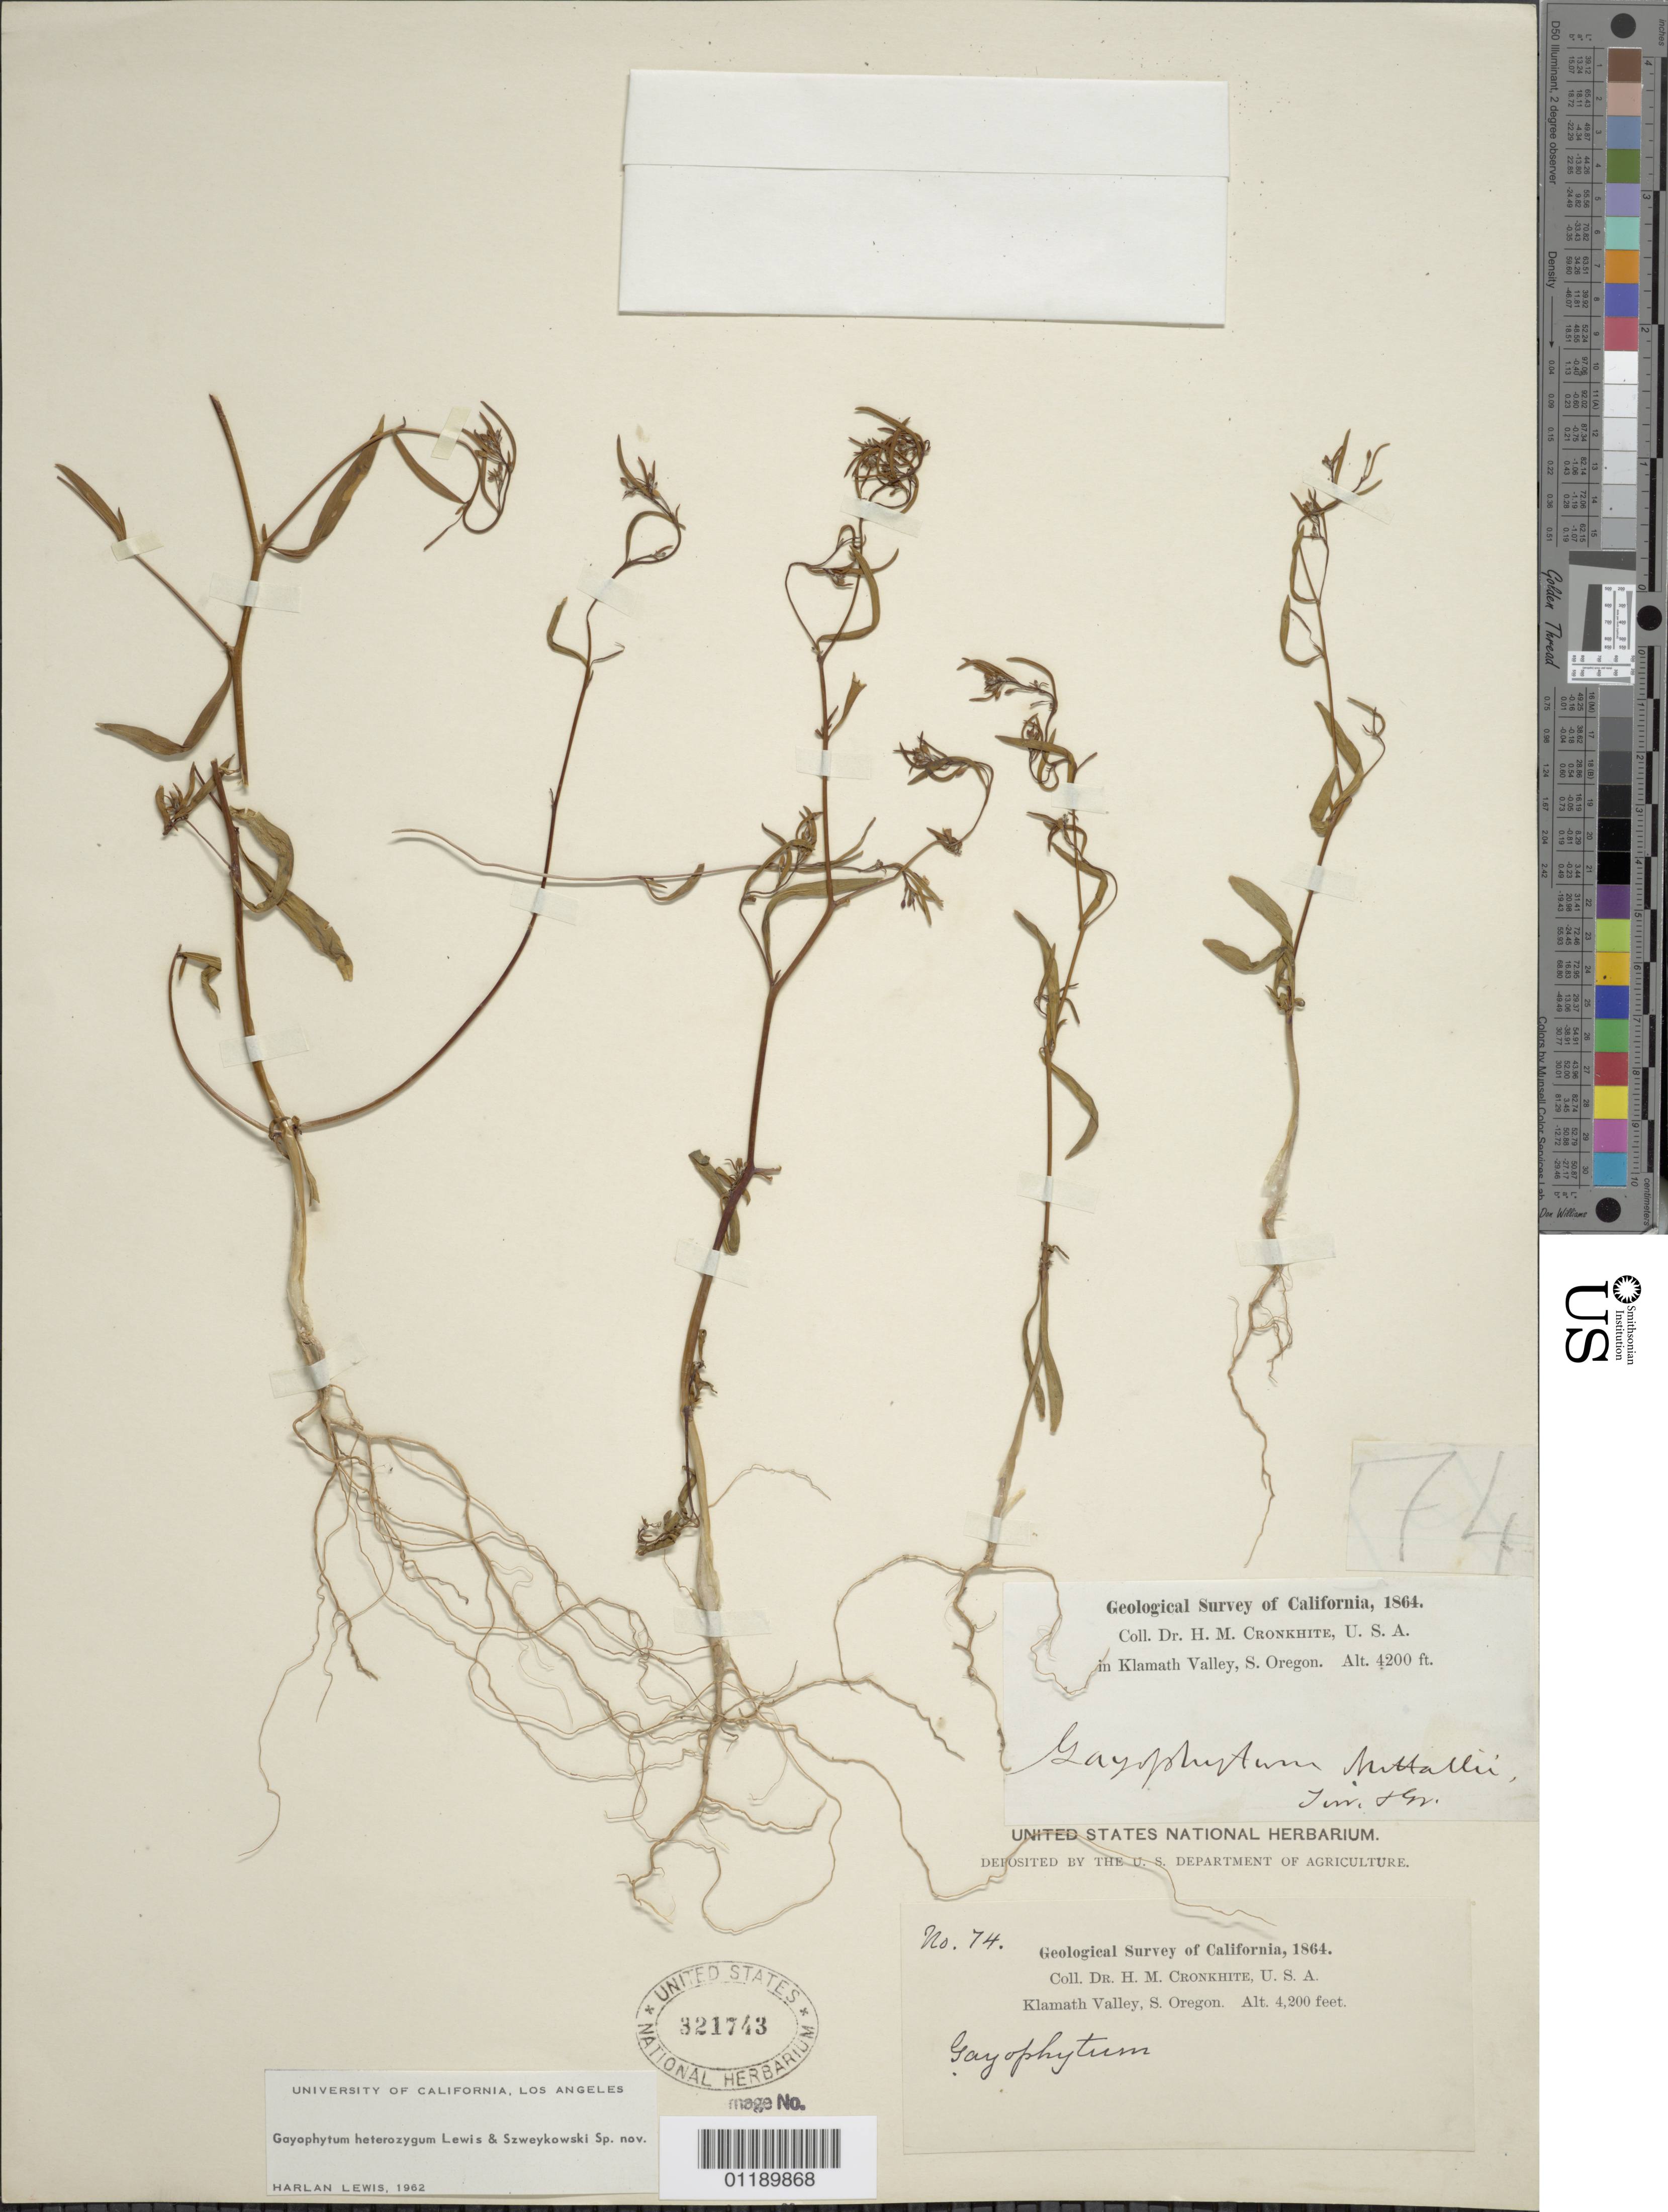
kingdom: Plantae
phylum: Tracheophyta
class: Magnoliopsida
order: Myrtales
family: Onagraceae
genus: Gayophytum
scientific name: Gayophytum heterozygum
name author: F. H. Lewis & Szweyk.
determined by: Lewis, H.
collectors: H. M. Cronkhite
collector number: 74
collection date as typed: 1864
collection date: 1864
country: United States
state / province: Oregon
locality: Klamath Valley, S Oregon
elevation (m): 1280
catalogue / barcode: US 321743